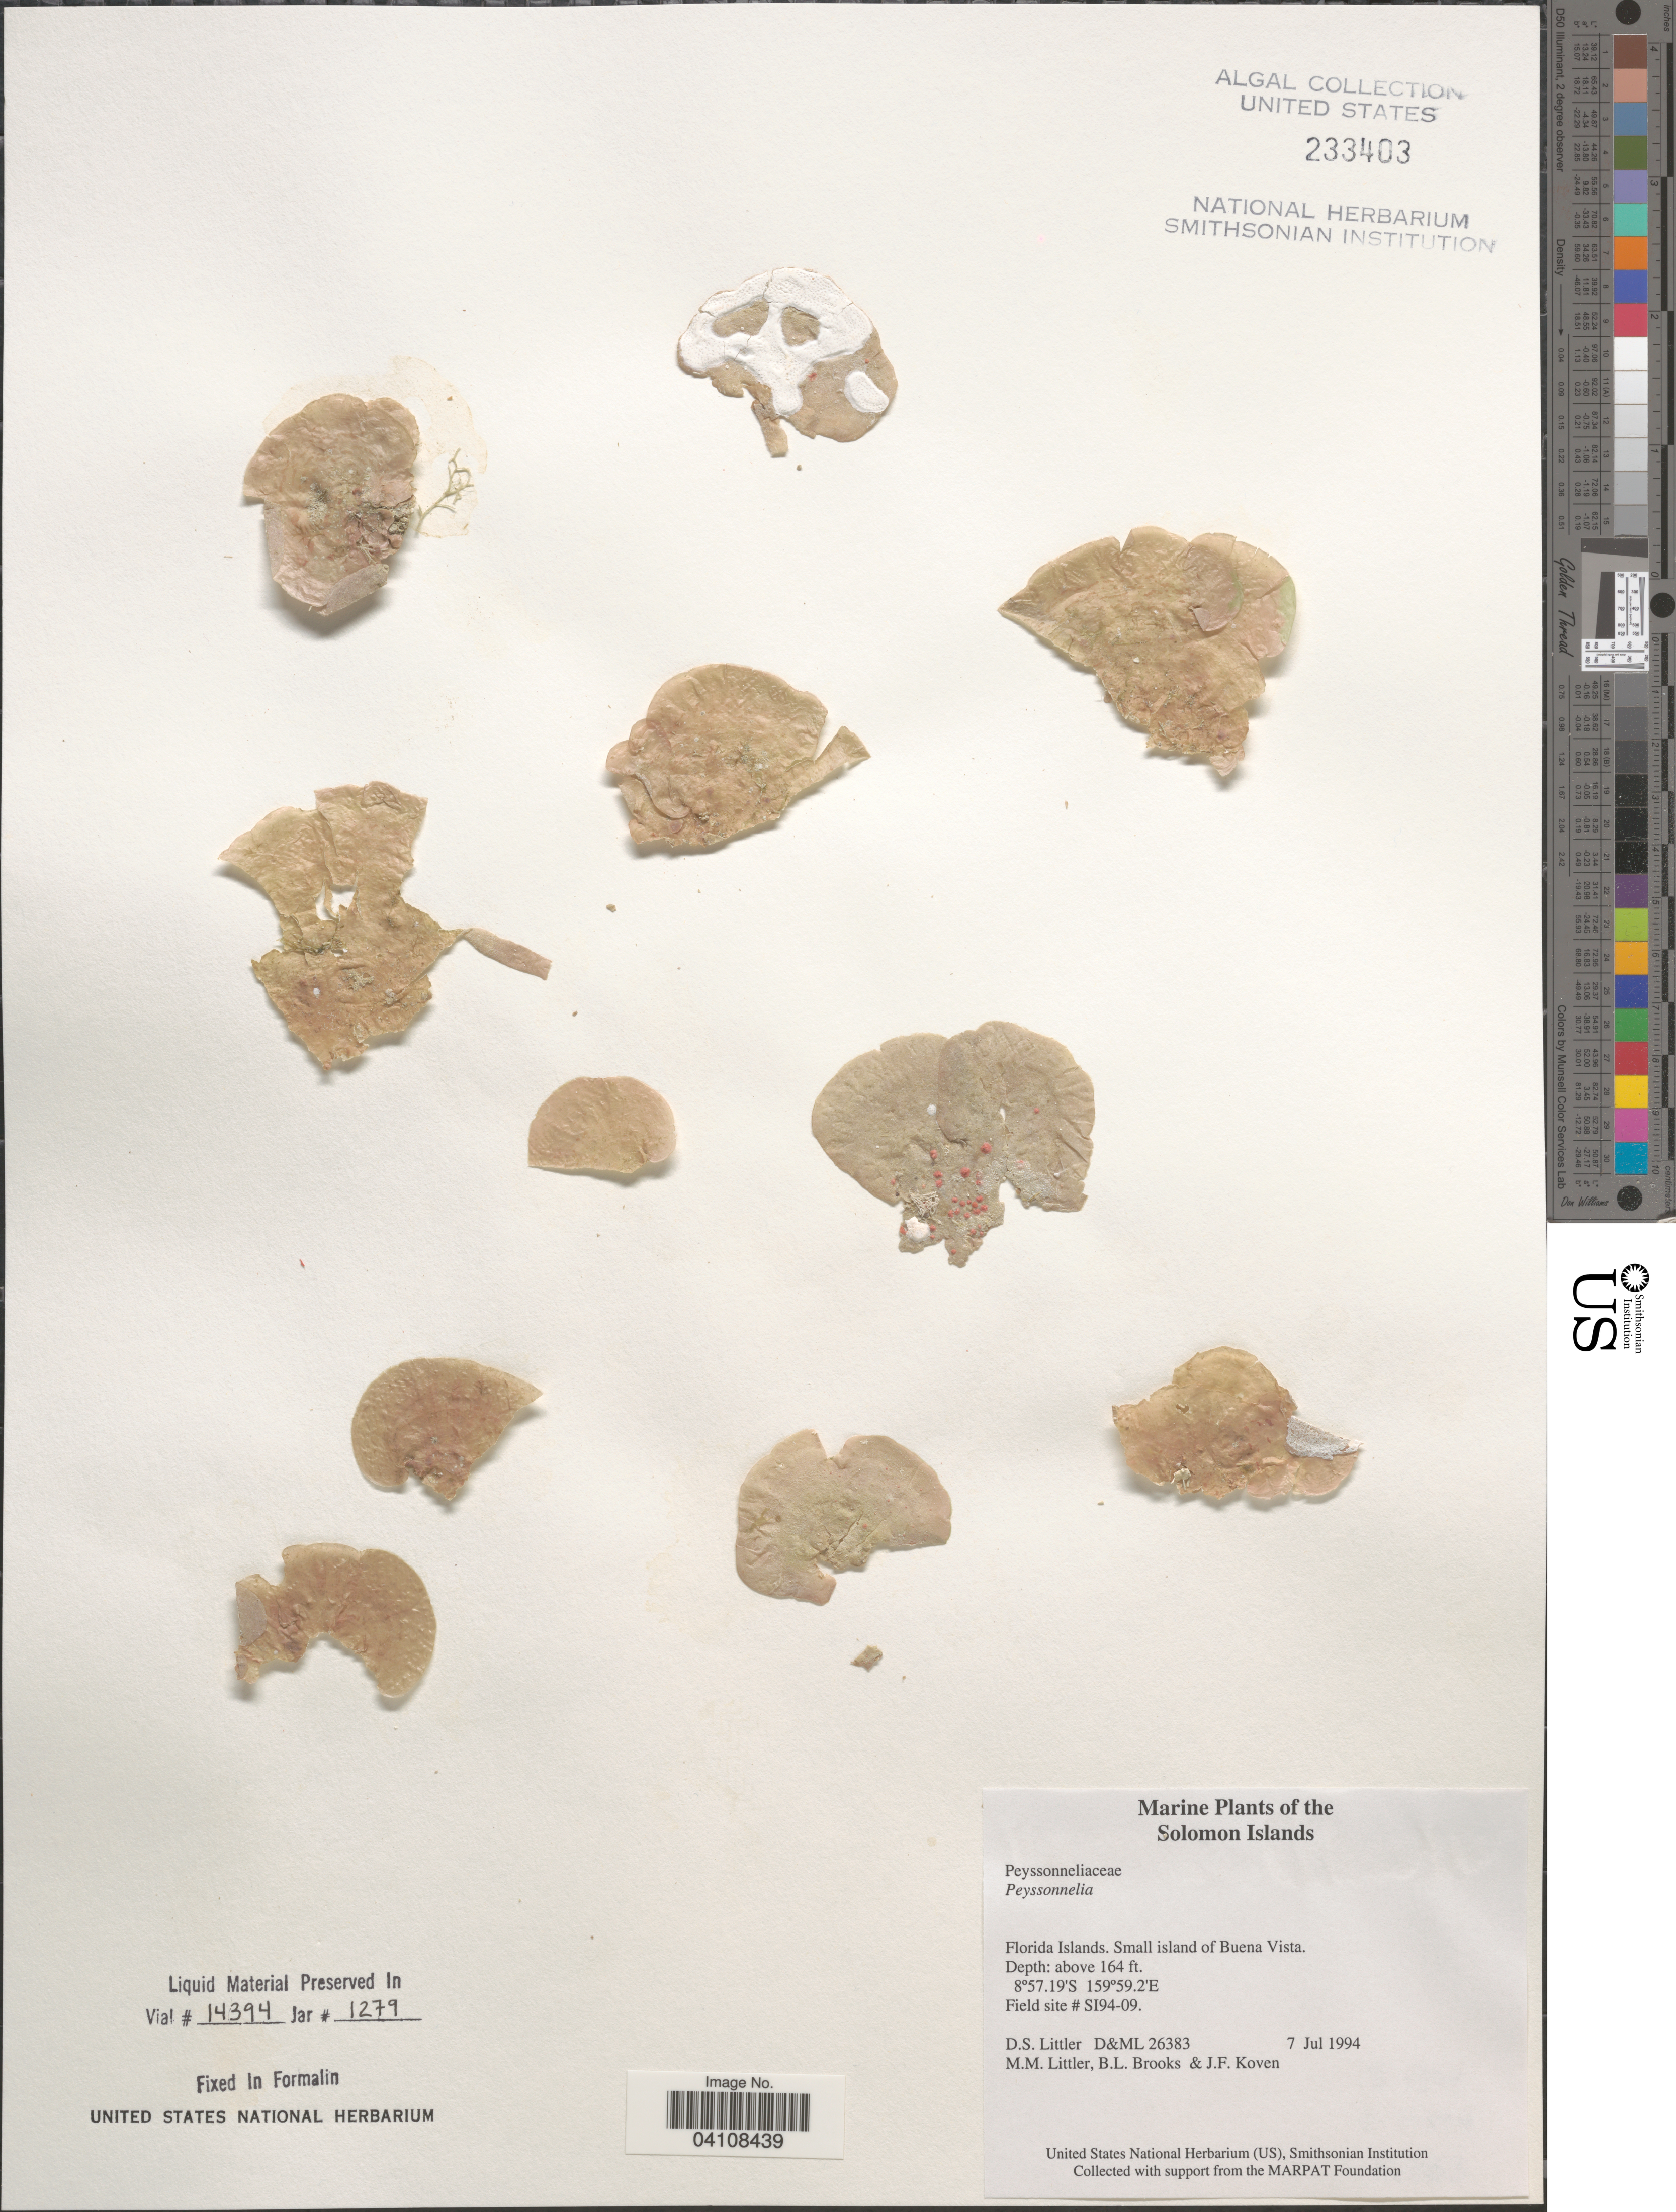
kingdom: Plantae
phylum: Rhodophyta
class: Florideophyceae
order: Peyssonneliales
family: Peyssonneliaceae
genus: Peyssonnelia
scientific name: Peyssonnelia sp.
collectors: D. S. Littler, B. Brooks & J. Koven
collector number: D&ML26383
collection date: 1994-07-07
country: Solomon Islands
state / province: Solomon Islands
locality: Florida Islands. Small island of Buena Vista. Field site # SI94-09.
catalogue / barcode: US 233403